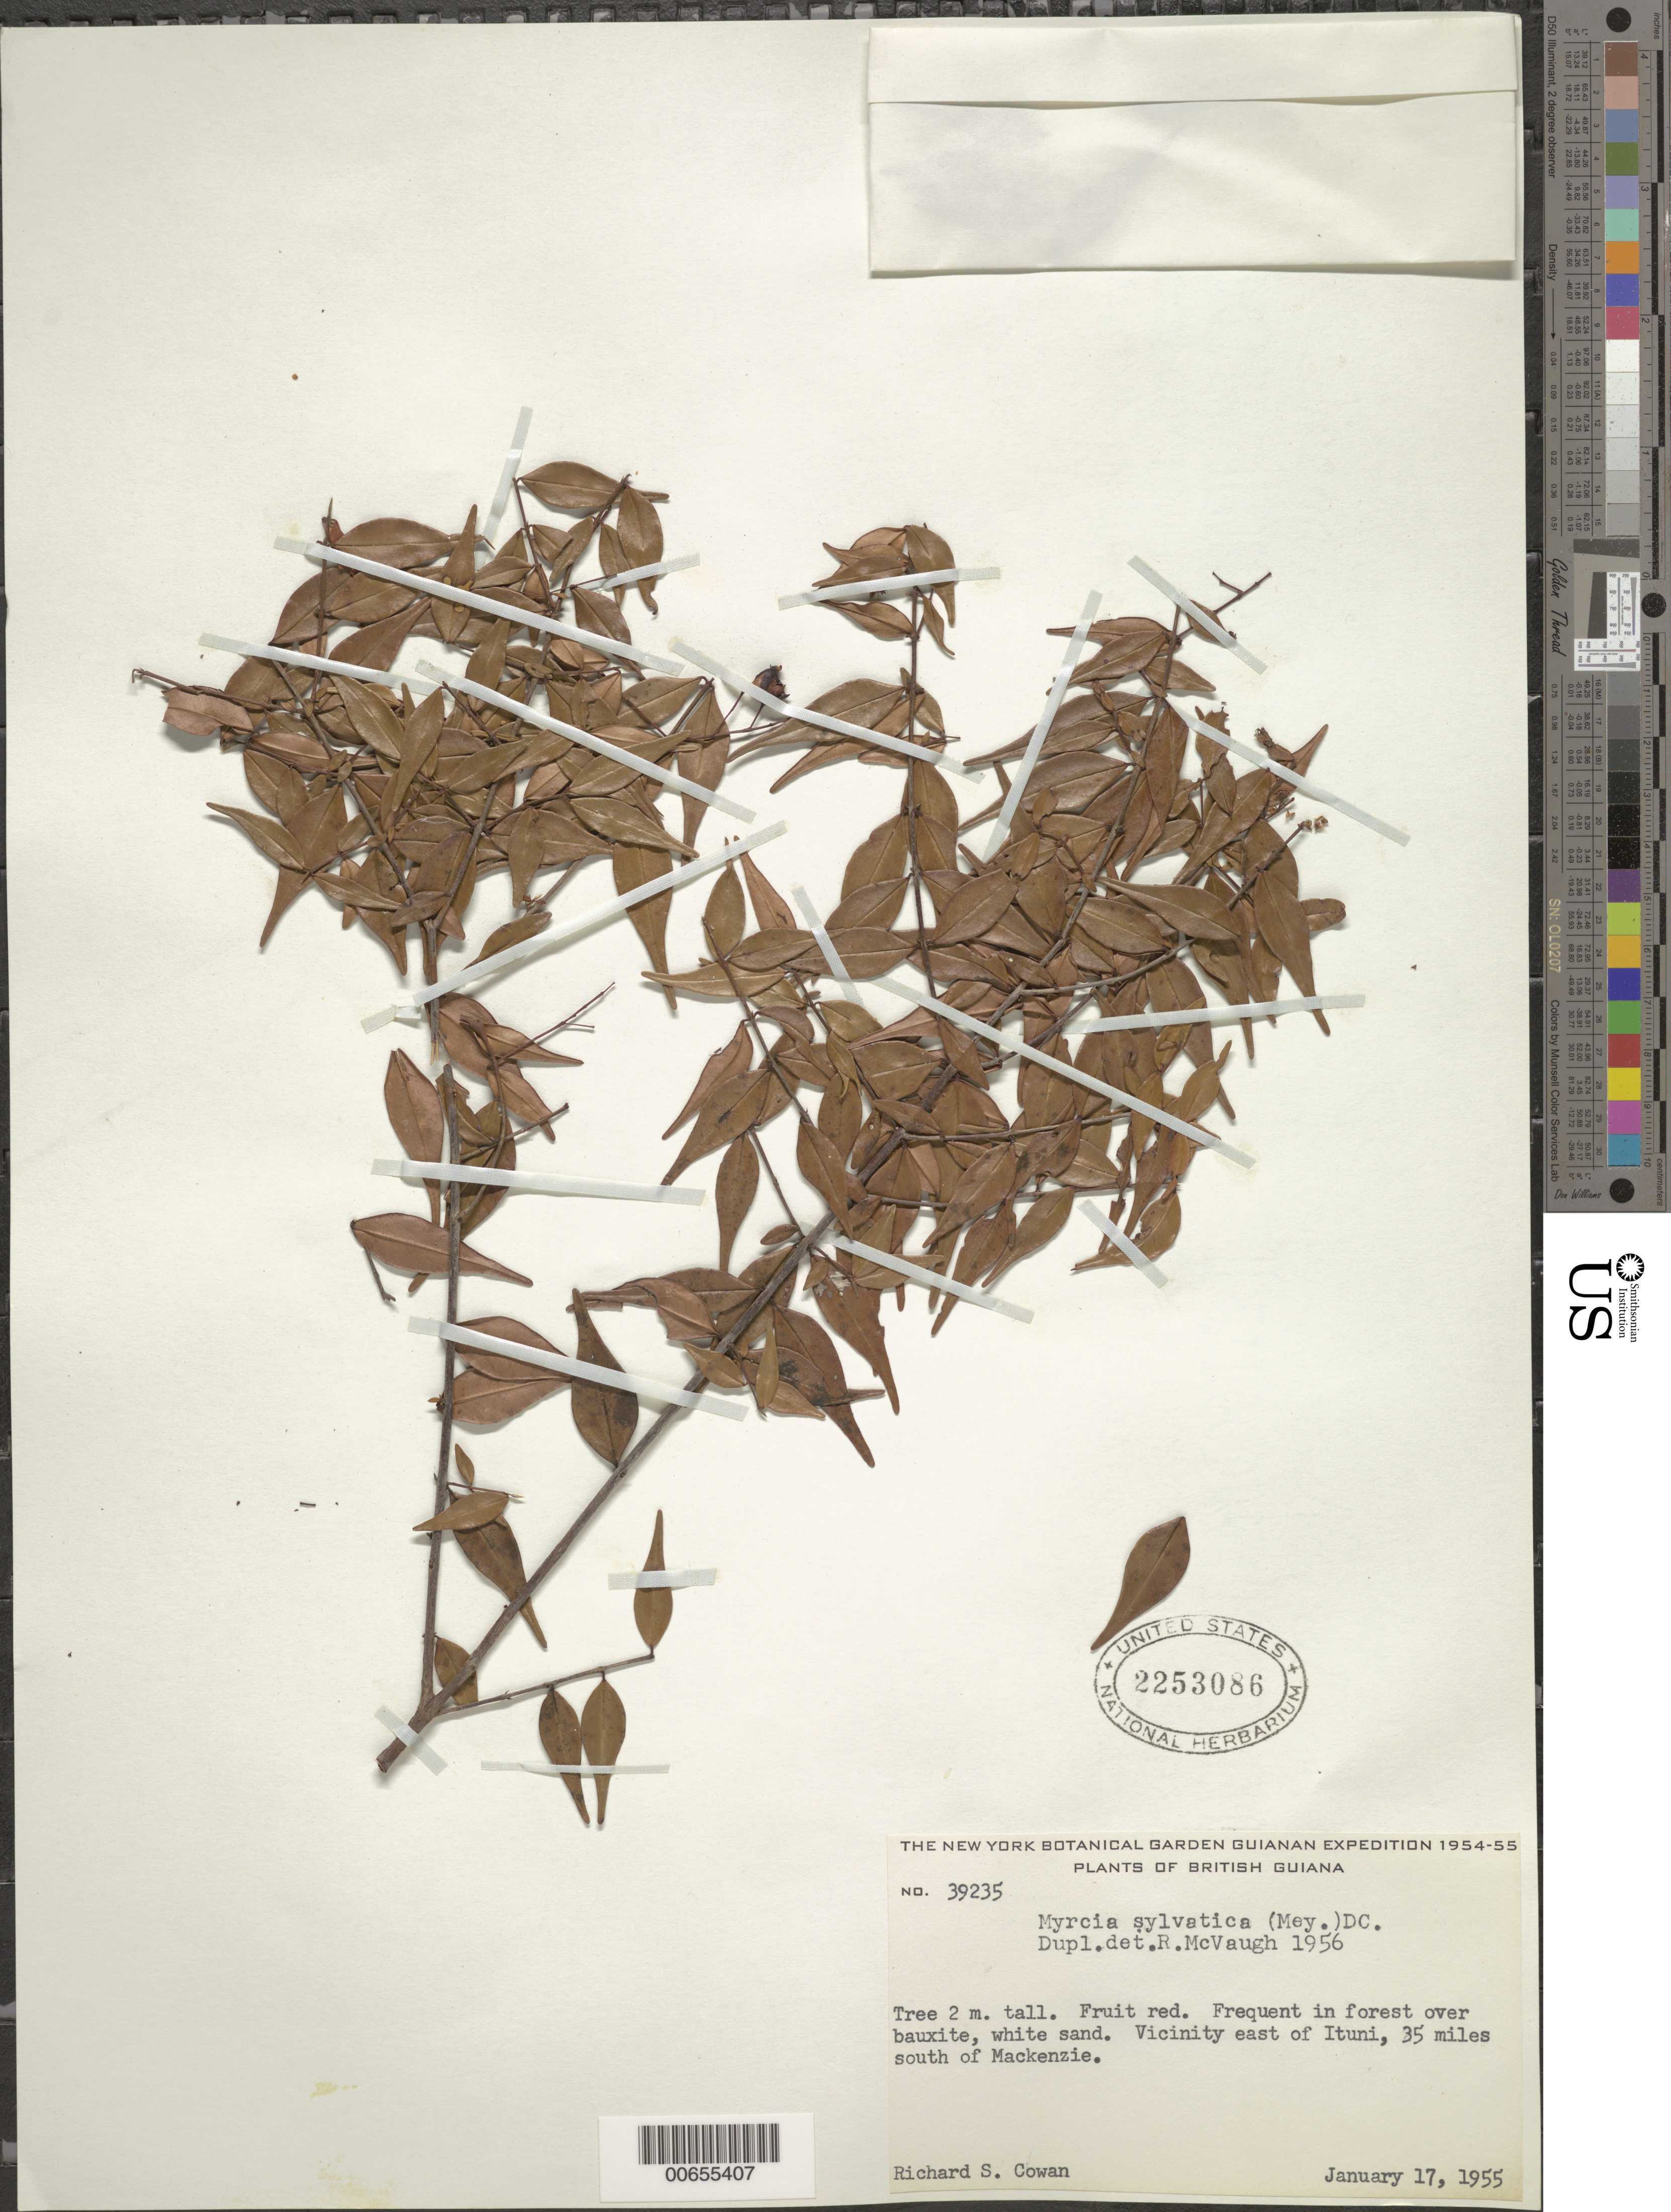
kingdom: Plantae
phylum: Tracheophyta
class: Magnoliopsida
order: Myrtales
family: Myrtaceae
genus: Myrcia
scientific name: Myrcia sylvatica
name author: (G. Mey.) DC.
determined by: McVaugh, R.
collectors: R. S. Cowan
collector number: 39235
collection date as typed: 17-Jan-55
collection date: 1955-01-17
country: Guyana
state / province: U. Demerara-Berbice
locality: Mackenzie Mines area, vic. E of Ituni, 35 mi. S of Mackenzie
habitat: Forest over bauxite, white sand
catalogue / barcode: US 2253086